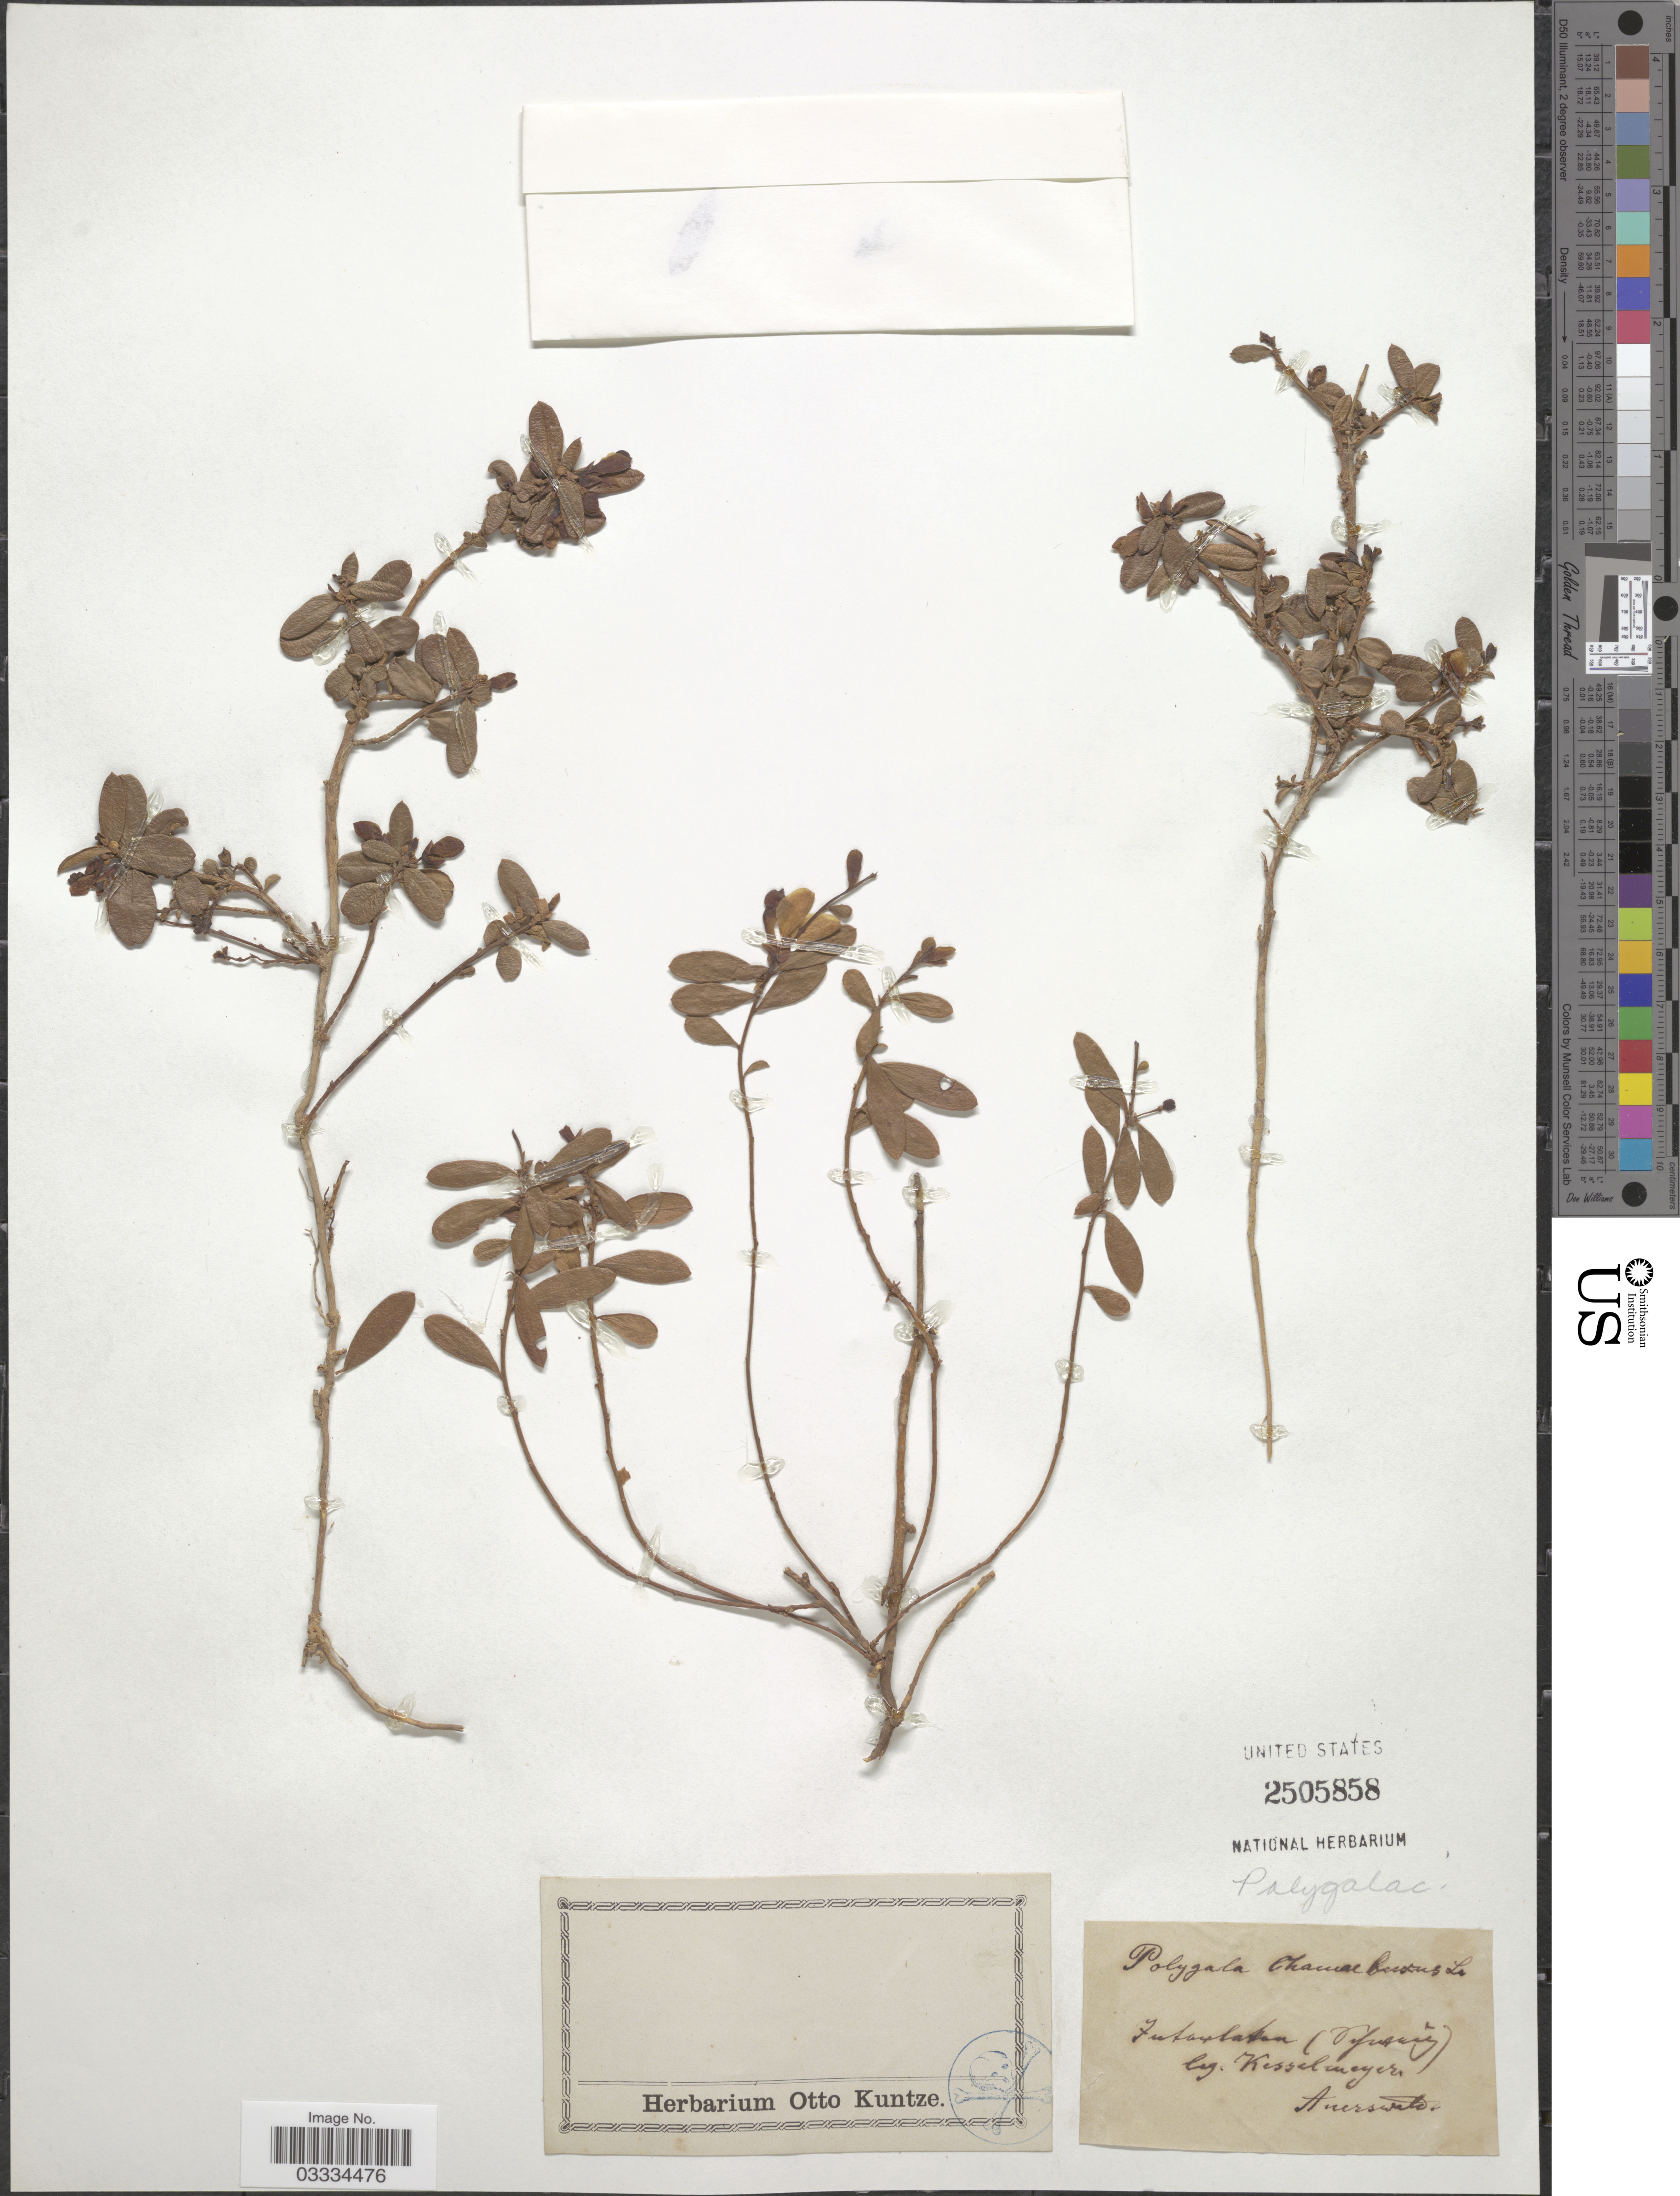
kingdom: Plantae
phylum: Tracheophyta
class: Magnoliopsida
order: Fabales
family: Polygalaceae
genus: Polygaloides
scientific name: Polygaloides chamaebuxus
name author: (L.) O. Schwarz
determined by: Strong, Mark T., (BOT), Smithsonian Institution - National Museum of Natural History (UNITED STATES)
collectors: Kesselmeyer & Anerswald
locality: Futarlaten [interpreted] (Vifuruig [interpreted]).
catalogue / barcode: US 2505858